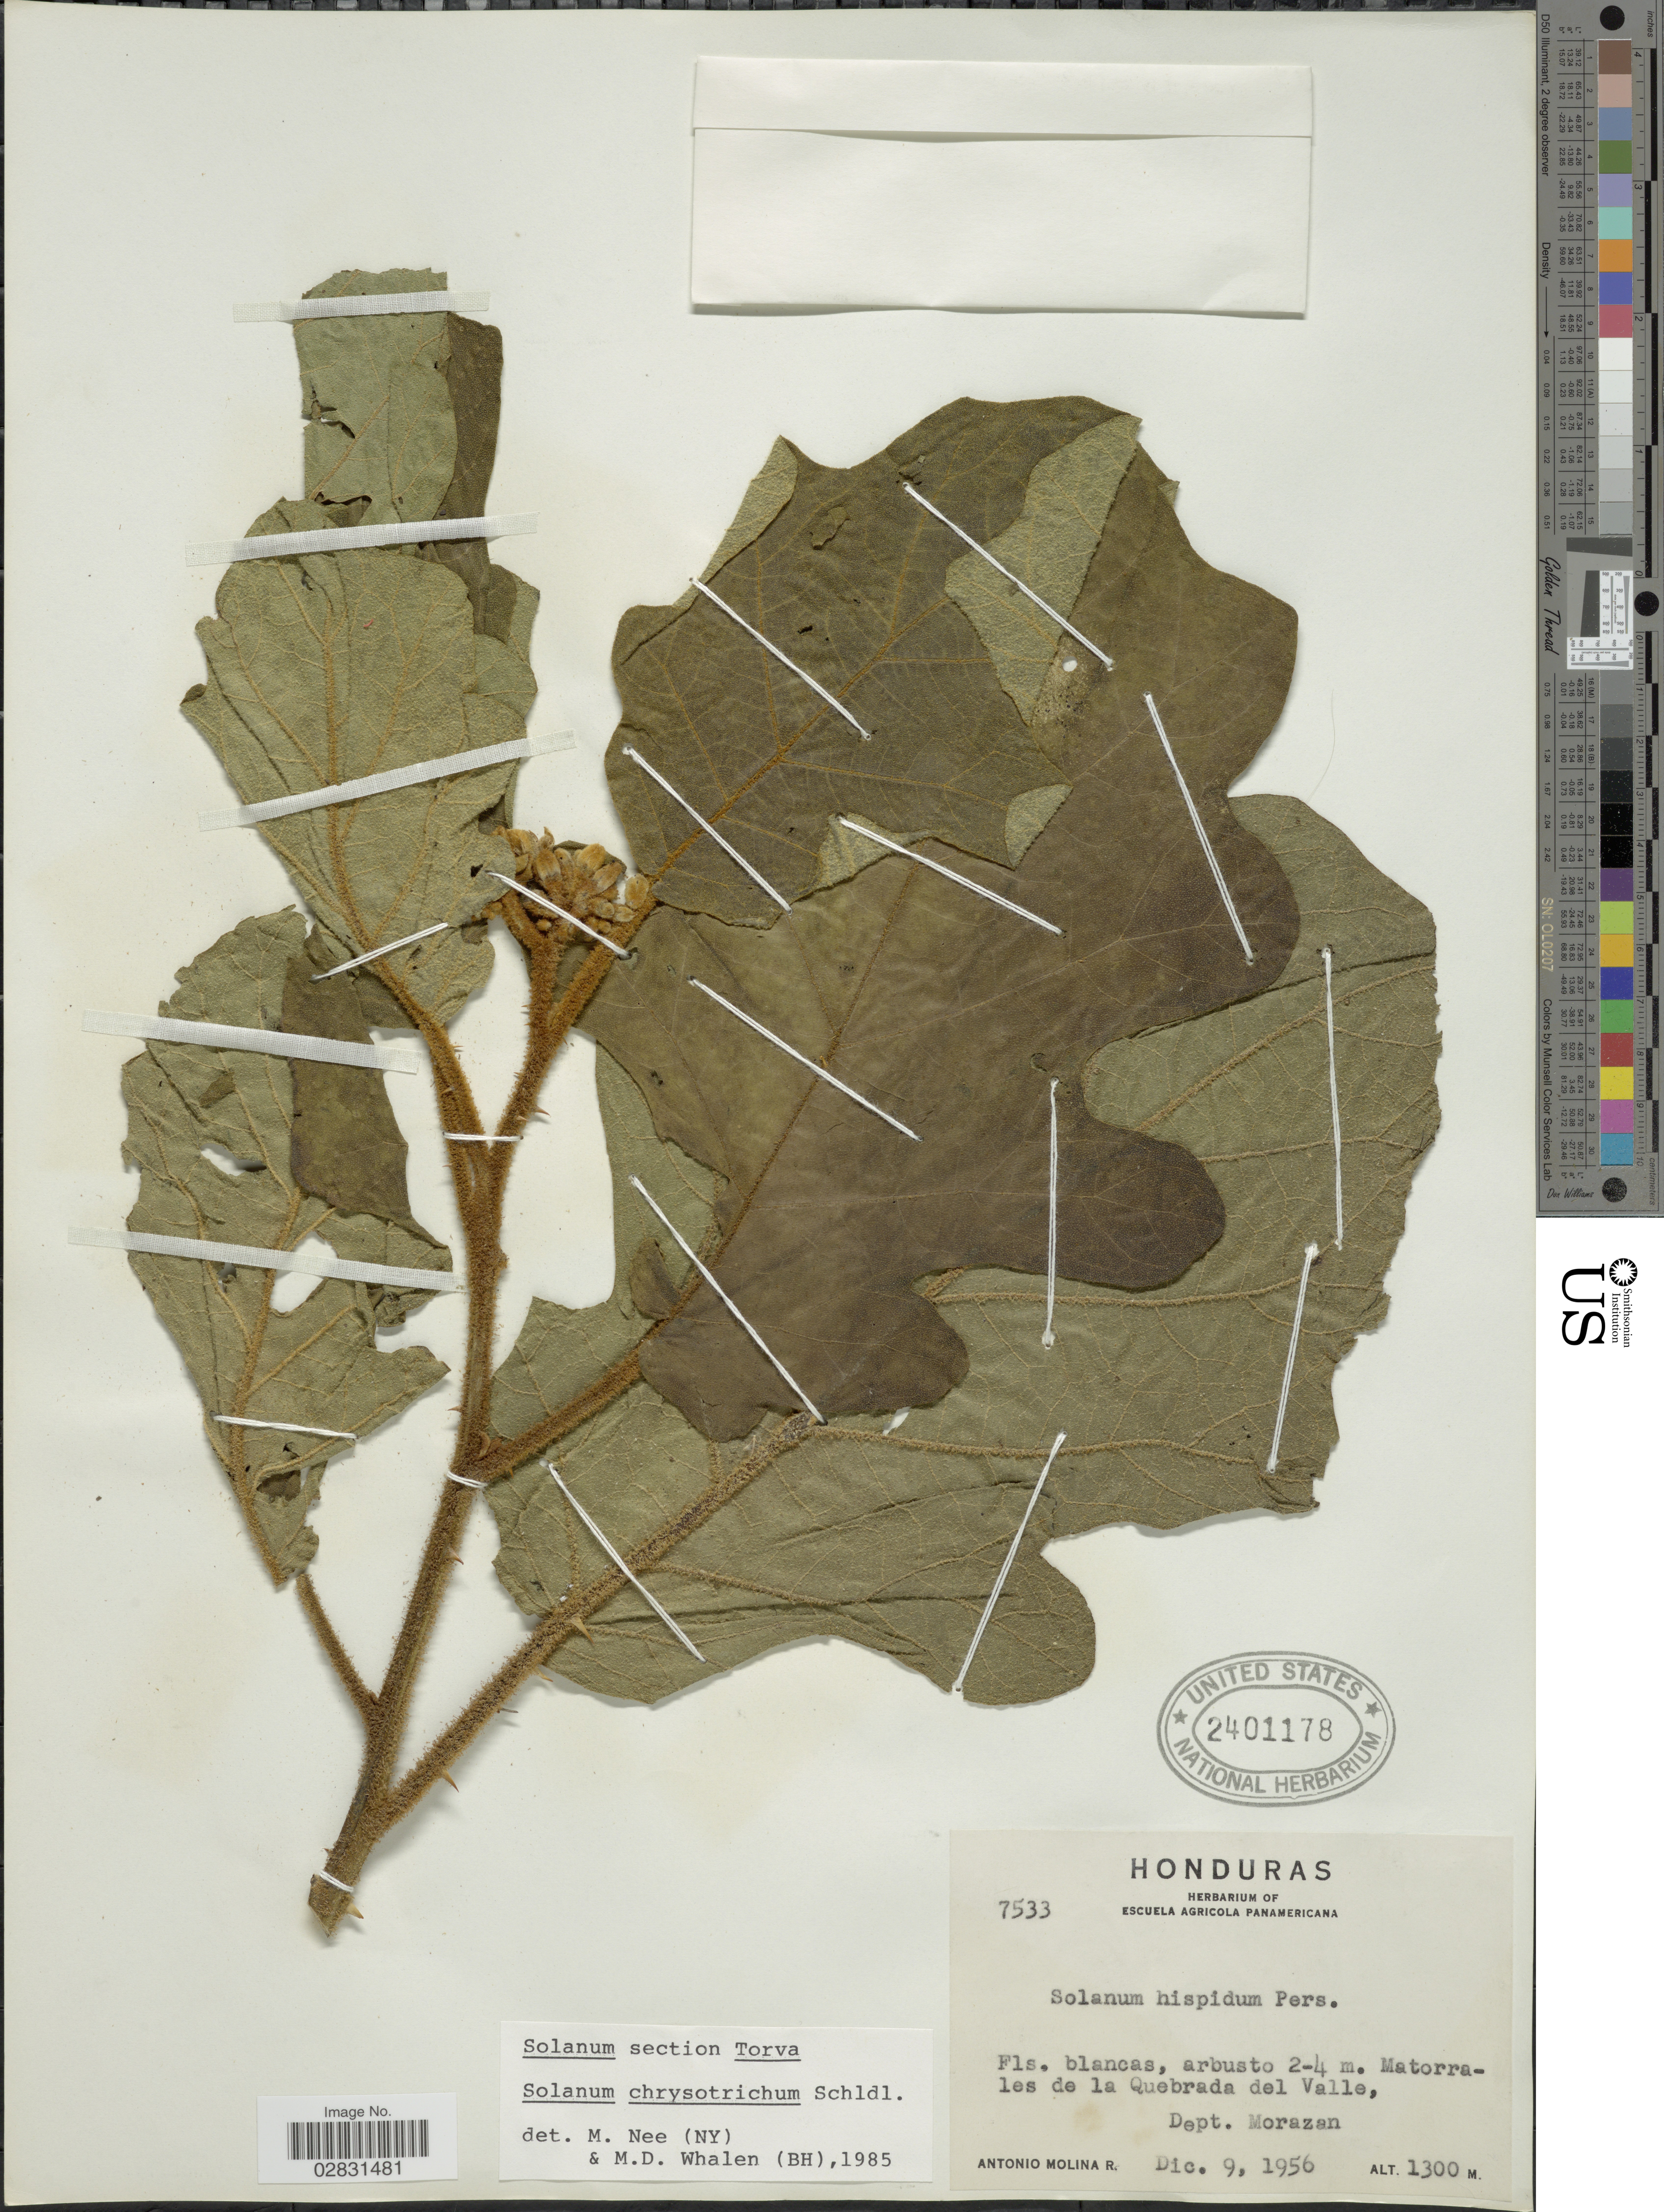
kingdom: Plantae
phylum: Tracheophyta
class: Magnoliopsida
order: Solanales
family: Solanaceae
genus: Solanum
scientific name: Solanum chrysotrichum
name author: Schltdl.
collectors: A. Molina R.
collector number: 7533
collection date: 1956-12-09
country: Honduras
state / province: Fco. Morazán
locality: Matorrales de la Quebrada del Valle, Dept. Morazan.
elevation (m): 1300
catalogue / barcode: US 2401178